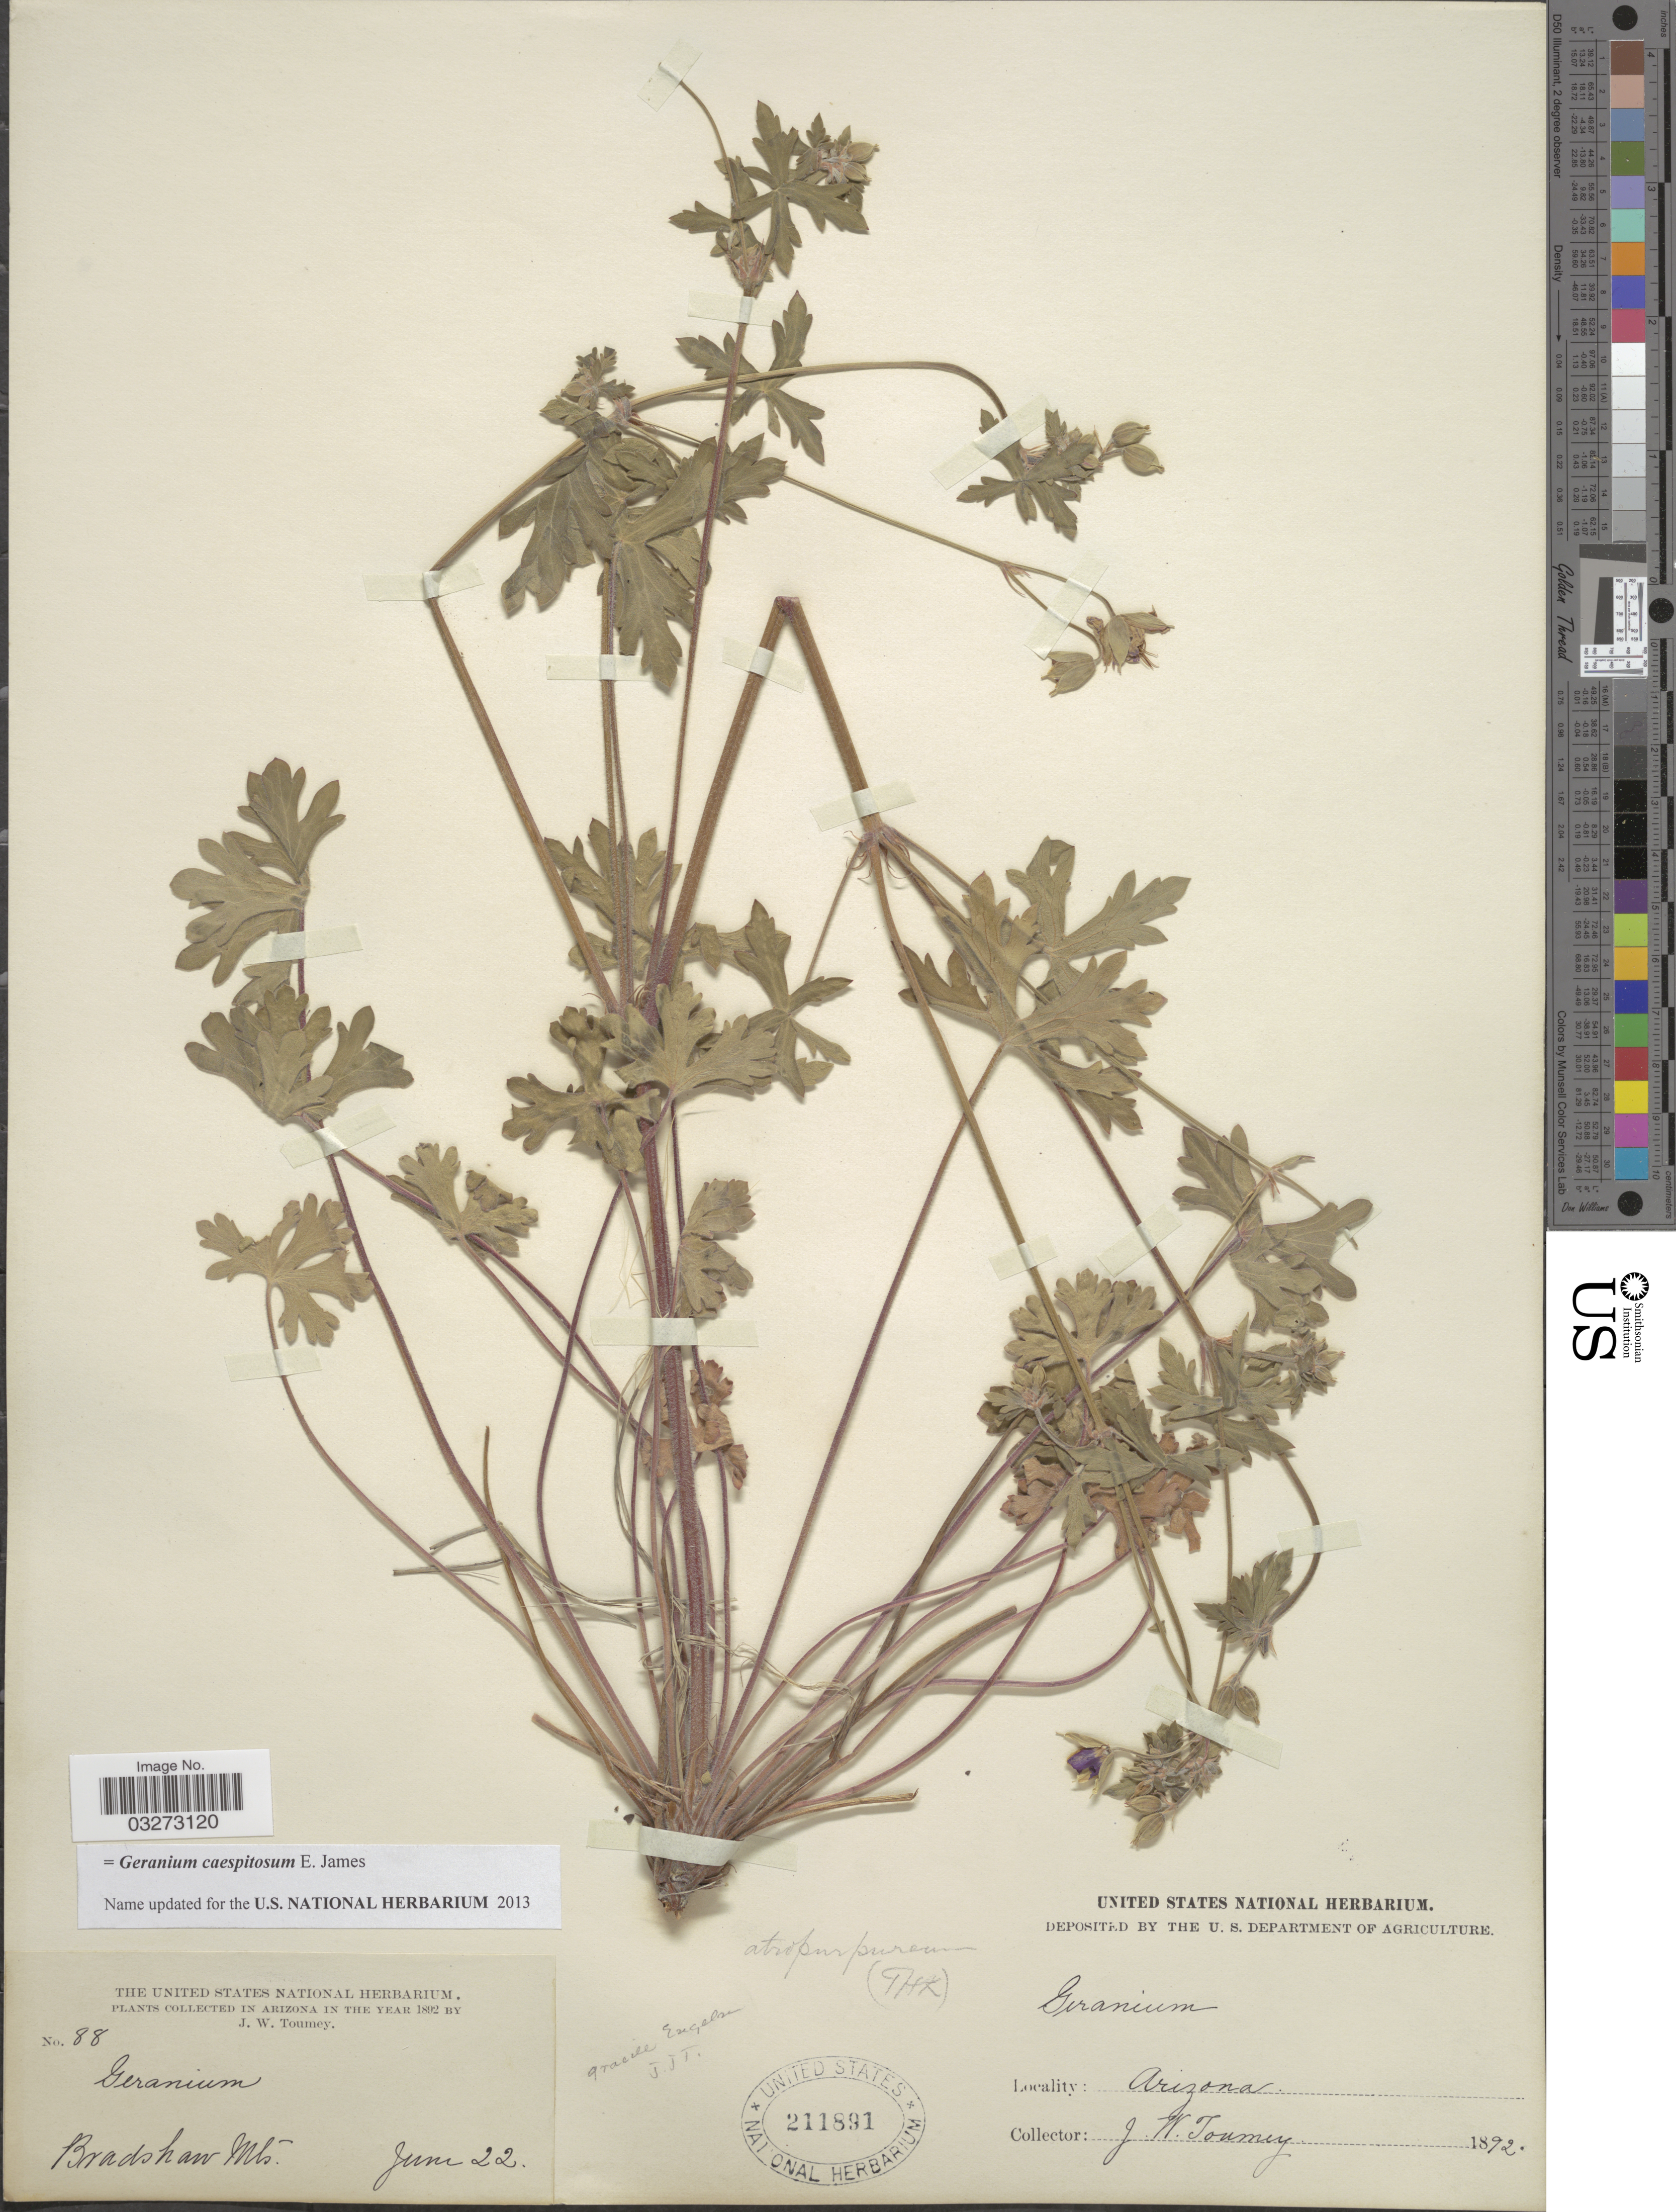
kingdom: Plantae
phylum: Tracheophyta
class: Magnoliopsida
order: Geraniales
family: Geraniaceae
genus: Geranium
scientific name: Geranium caespitosum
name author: E. James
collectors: J. W. Toumey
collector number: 88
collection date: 1892-06-22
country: United States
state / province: Arizona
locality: Bradshaw Mts.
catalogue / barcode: US 211891